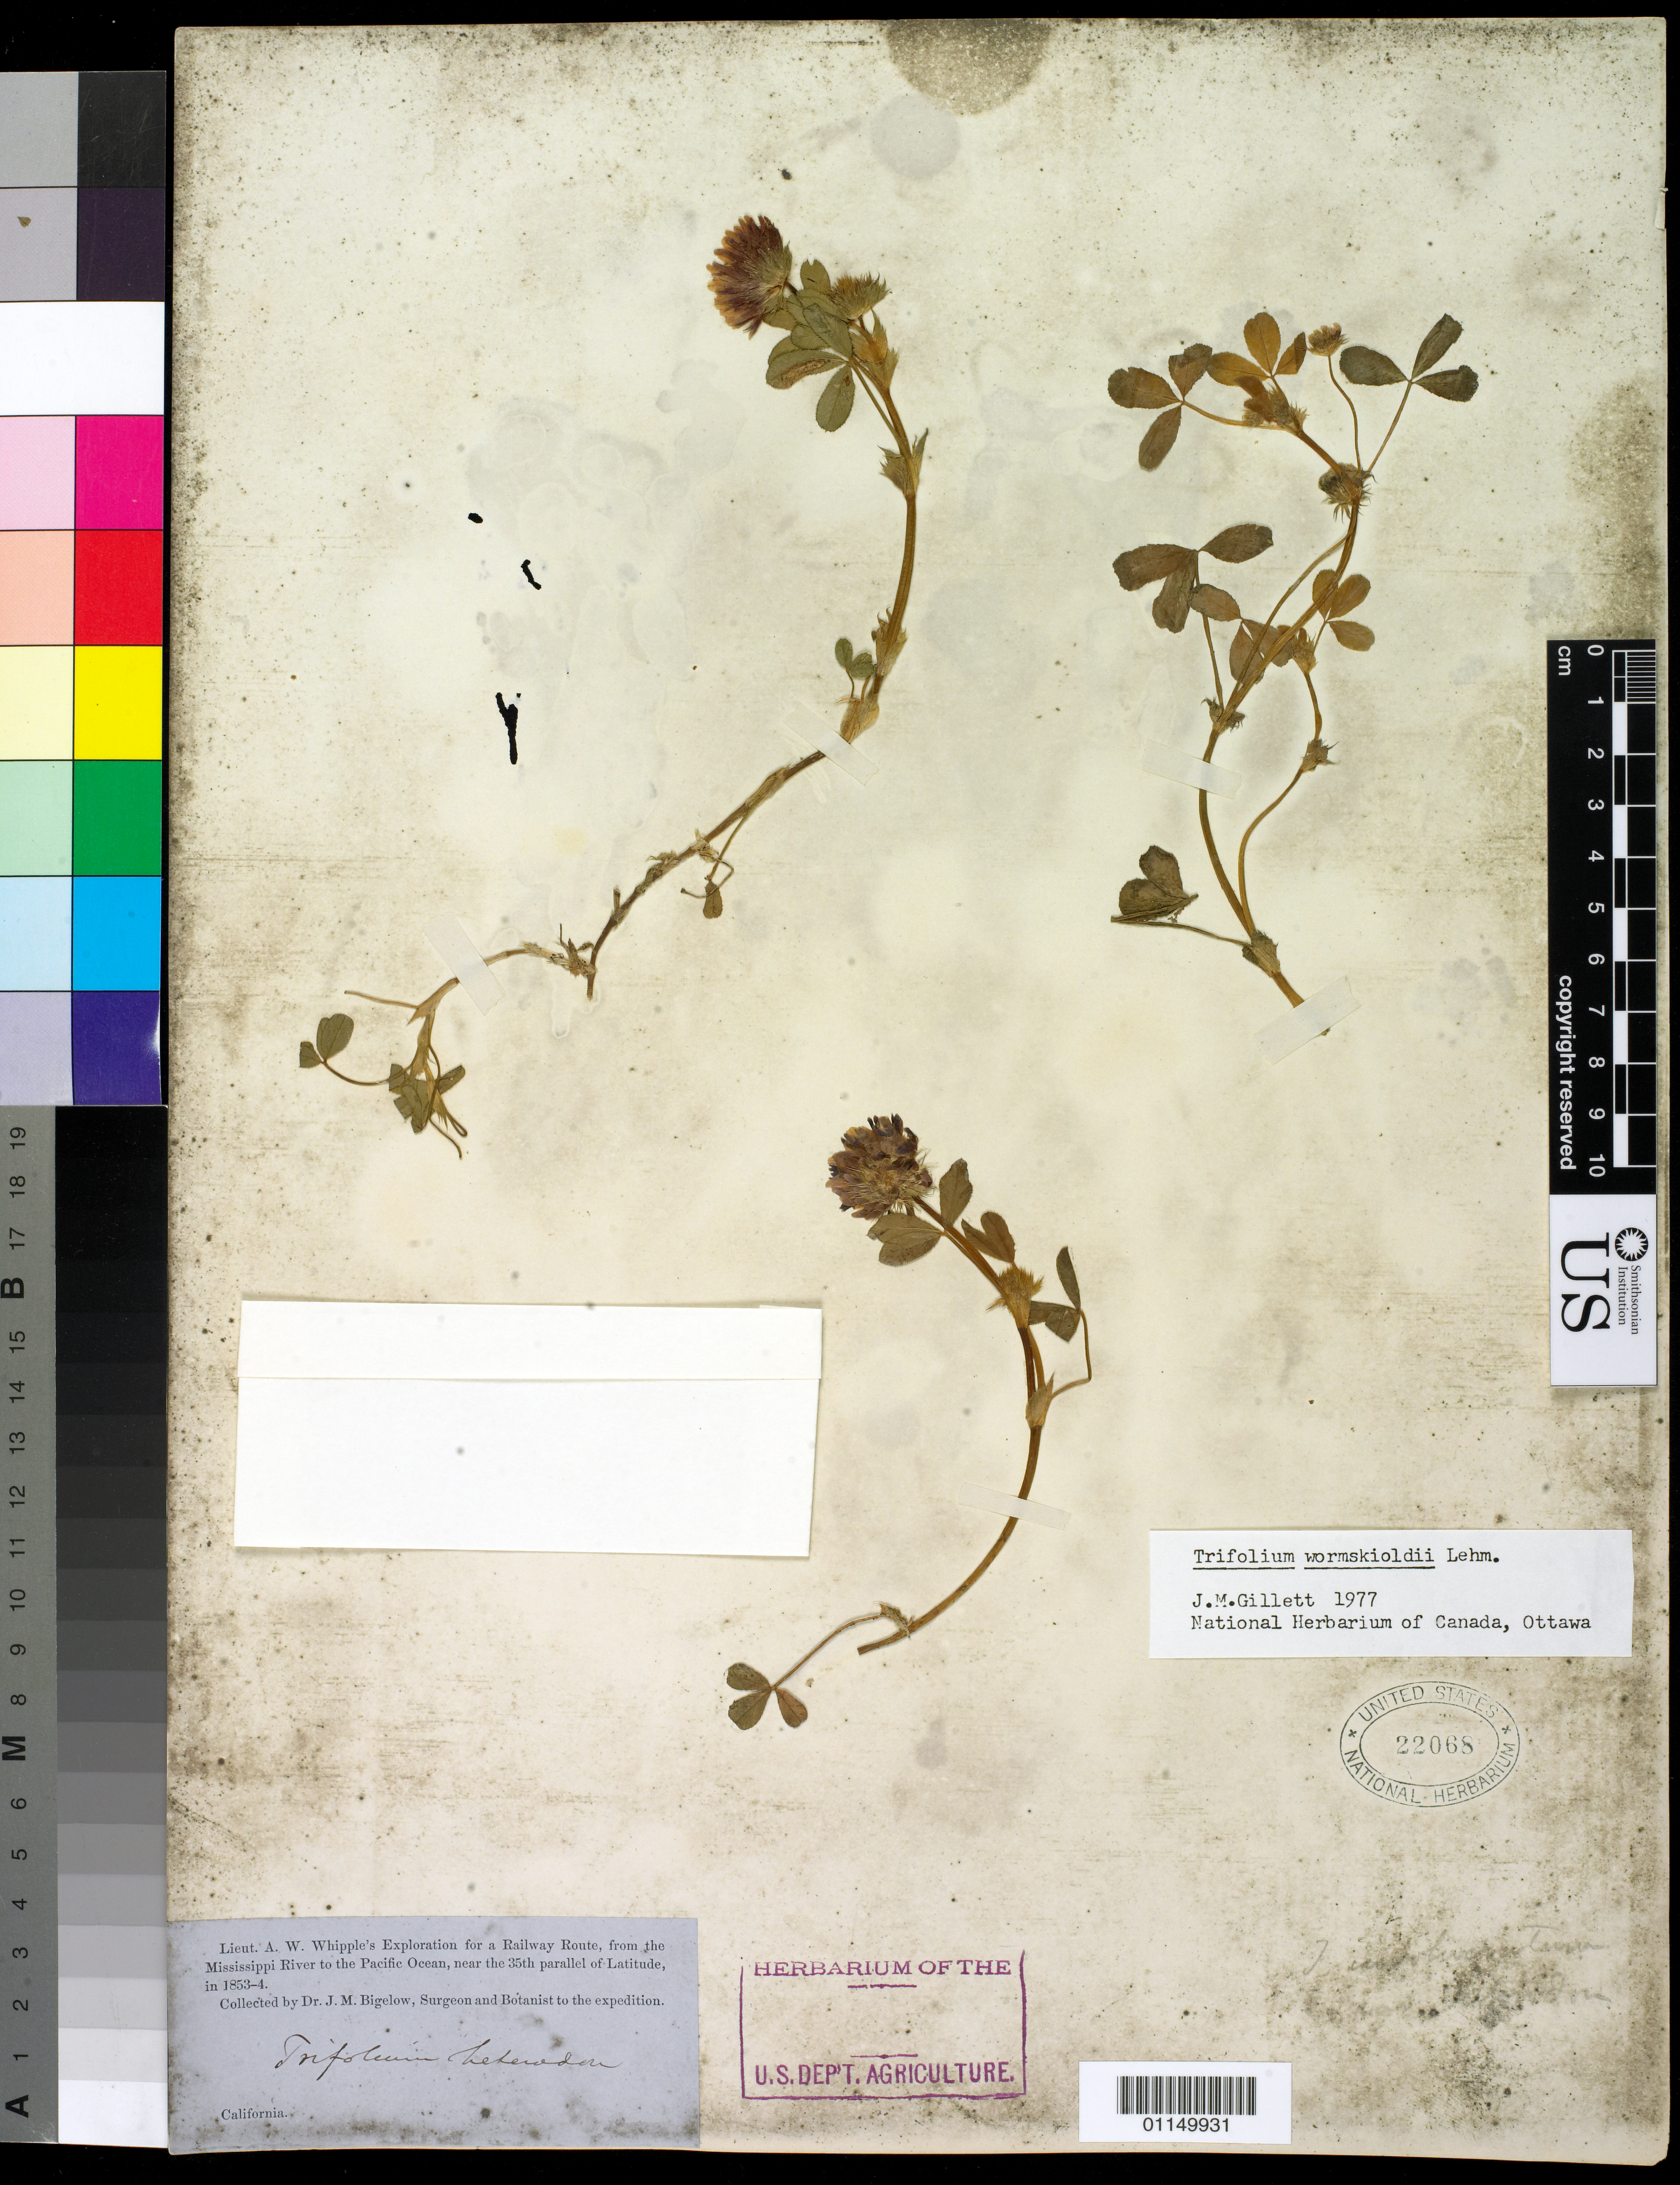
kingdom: Plantae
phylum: Tracheophyta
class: Magnoliopsida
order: Fabales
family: Fabaceae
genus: Trifolium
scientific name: Trifolium wormskioldii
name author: Lehm.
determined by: Gillett, J. M.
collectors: J. M. Bigelow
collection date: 1853/1854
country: United States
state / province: California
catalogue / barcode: US 22068